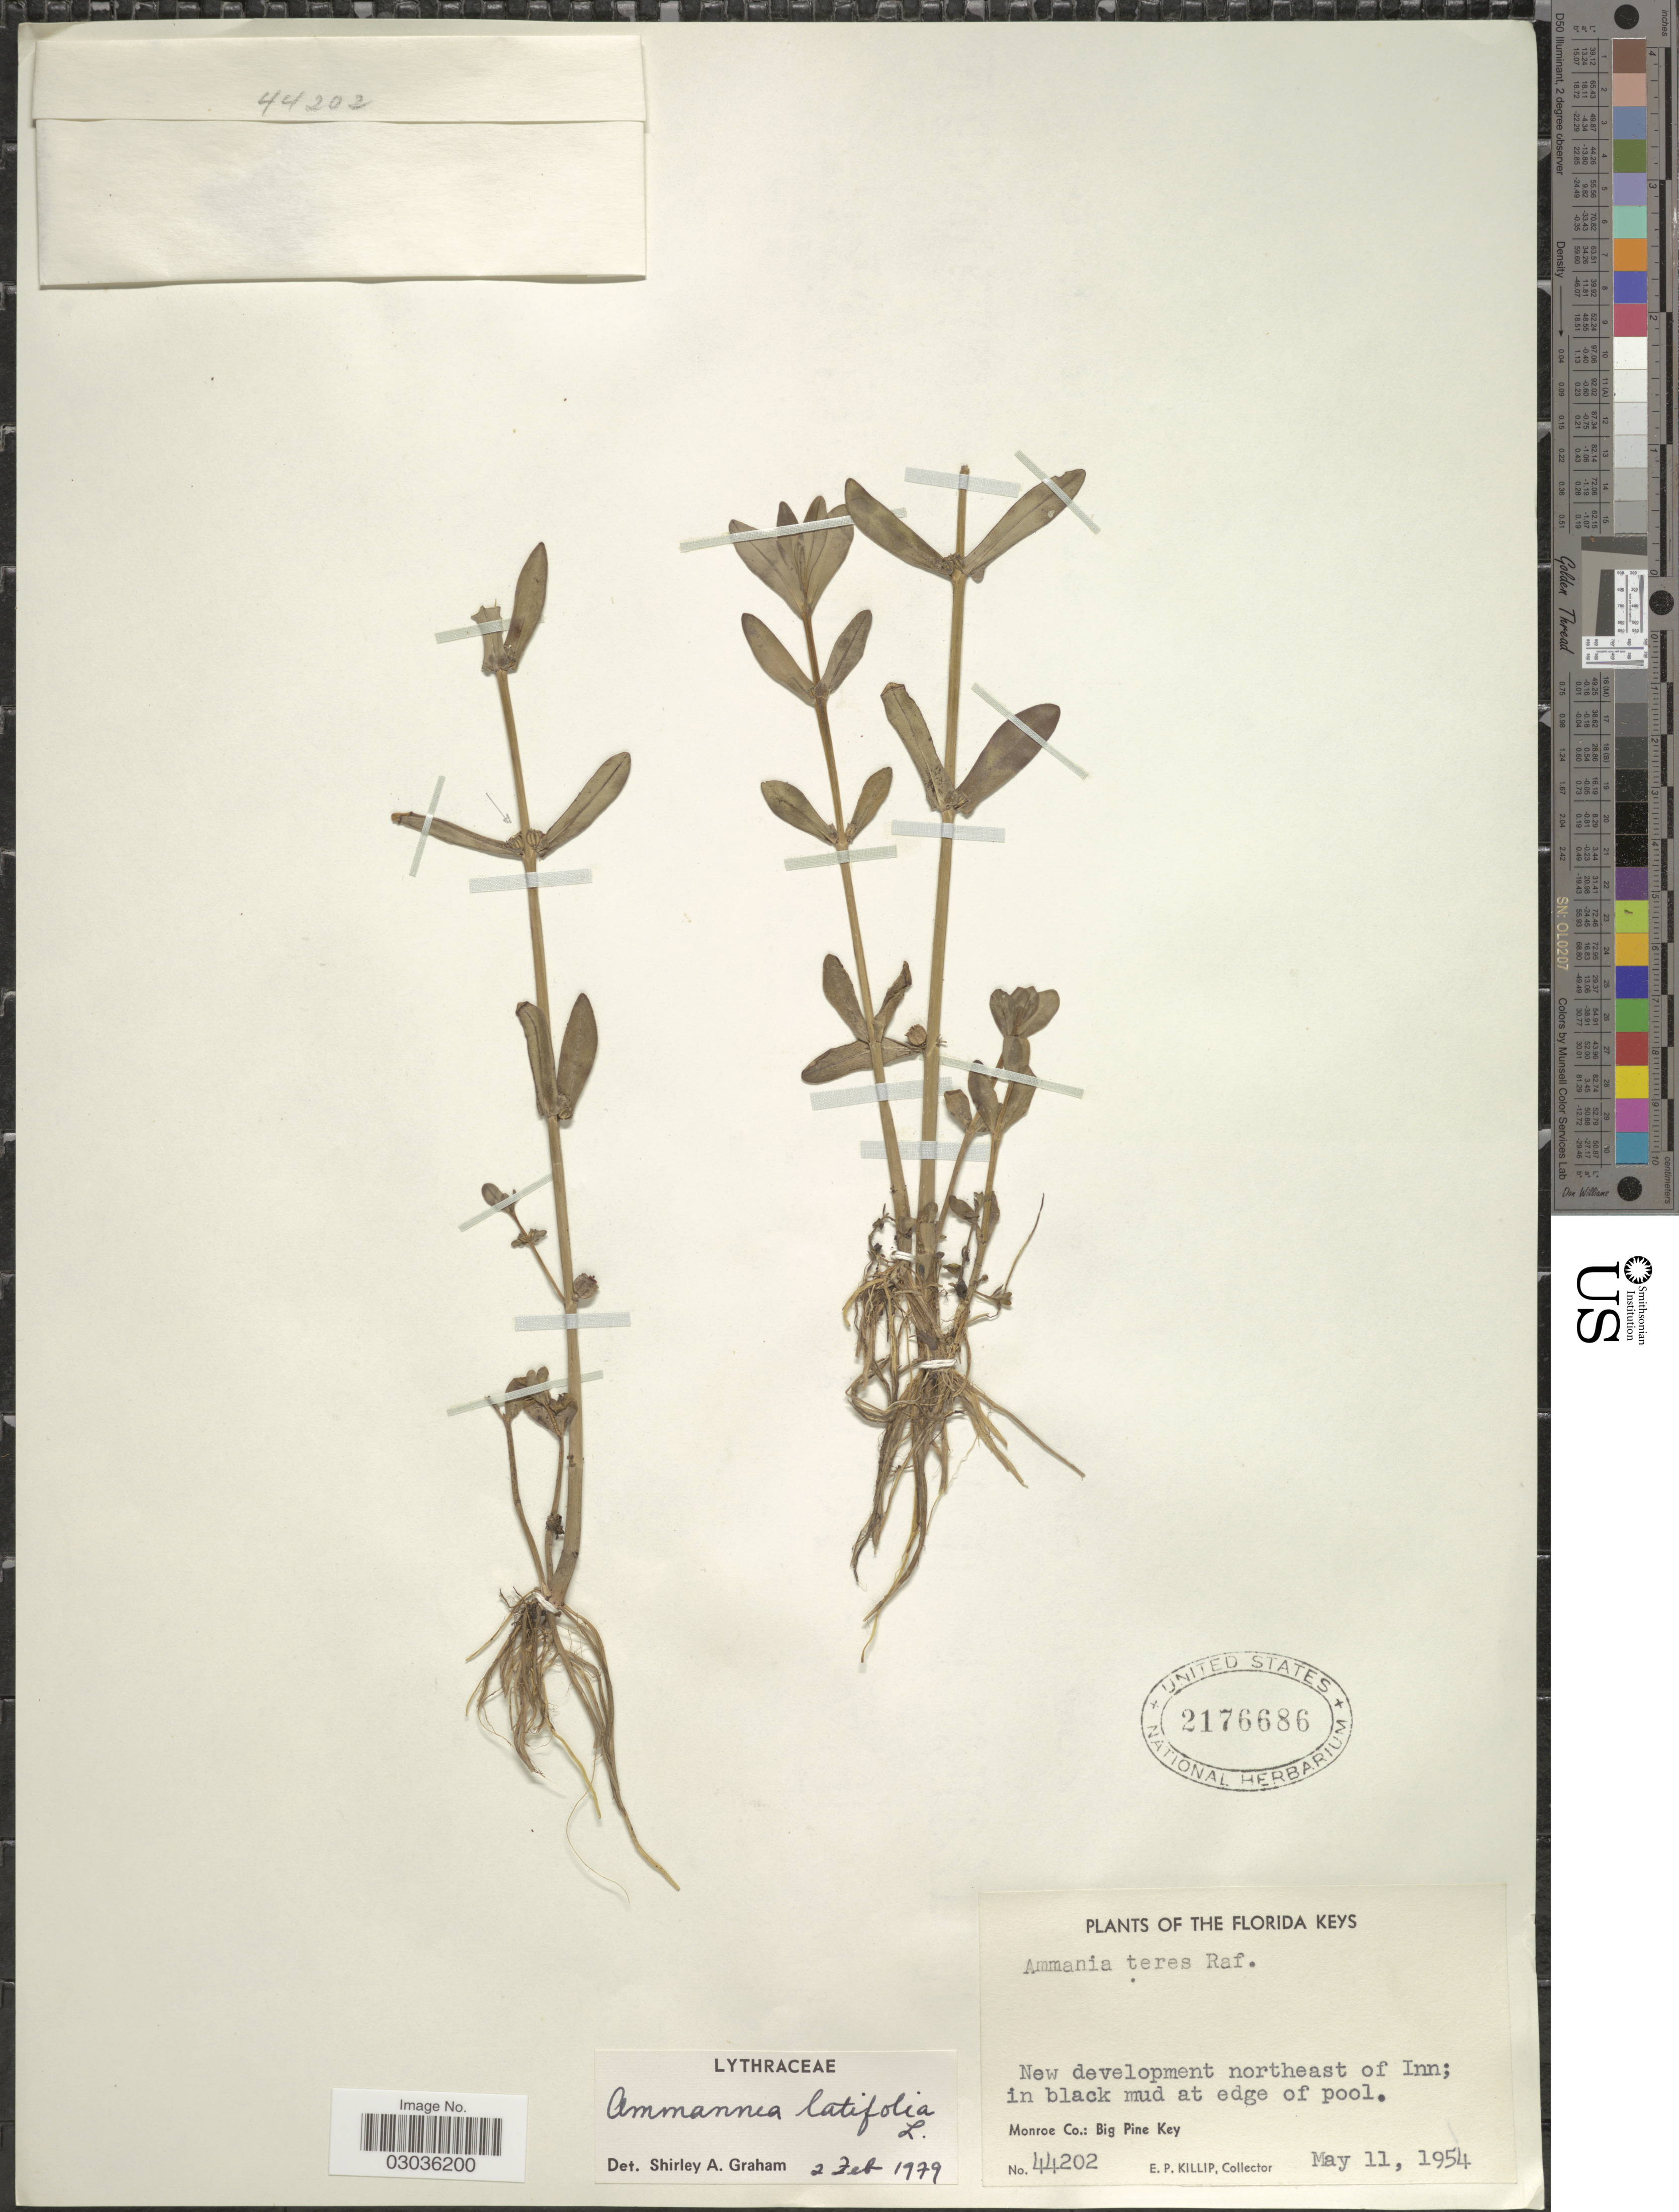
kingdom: Plantae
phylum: Tracheophyta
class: Magnoliopsida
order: Myrtales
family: Lythraceae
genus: Ammannia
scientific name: Ammannia latifolia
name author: L.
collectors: E. P. Killip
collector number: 44202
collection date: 1954-05-11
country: United States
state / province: Florida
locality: New development northeast of Inn; in black mud at edge of pool. Monroe Co.: Big Pine Key.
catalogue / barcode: US 2176686